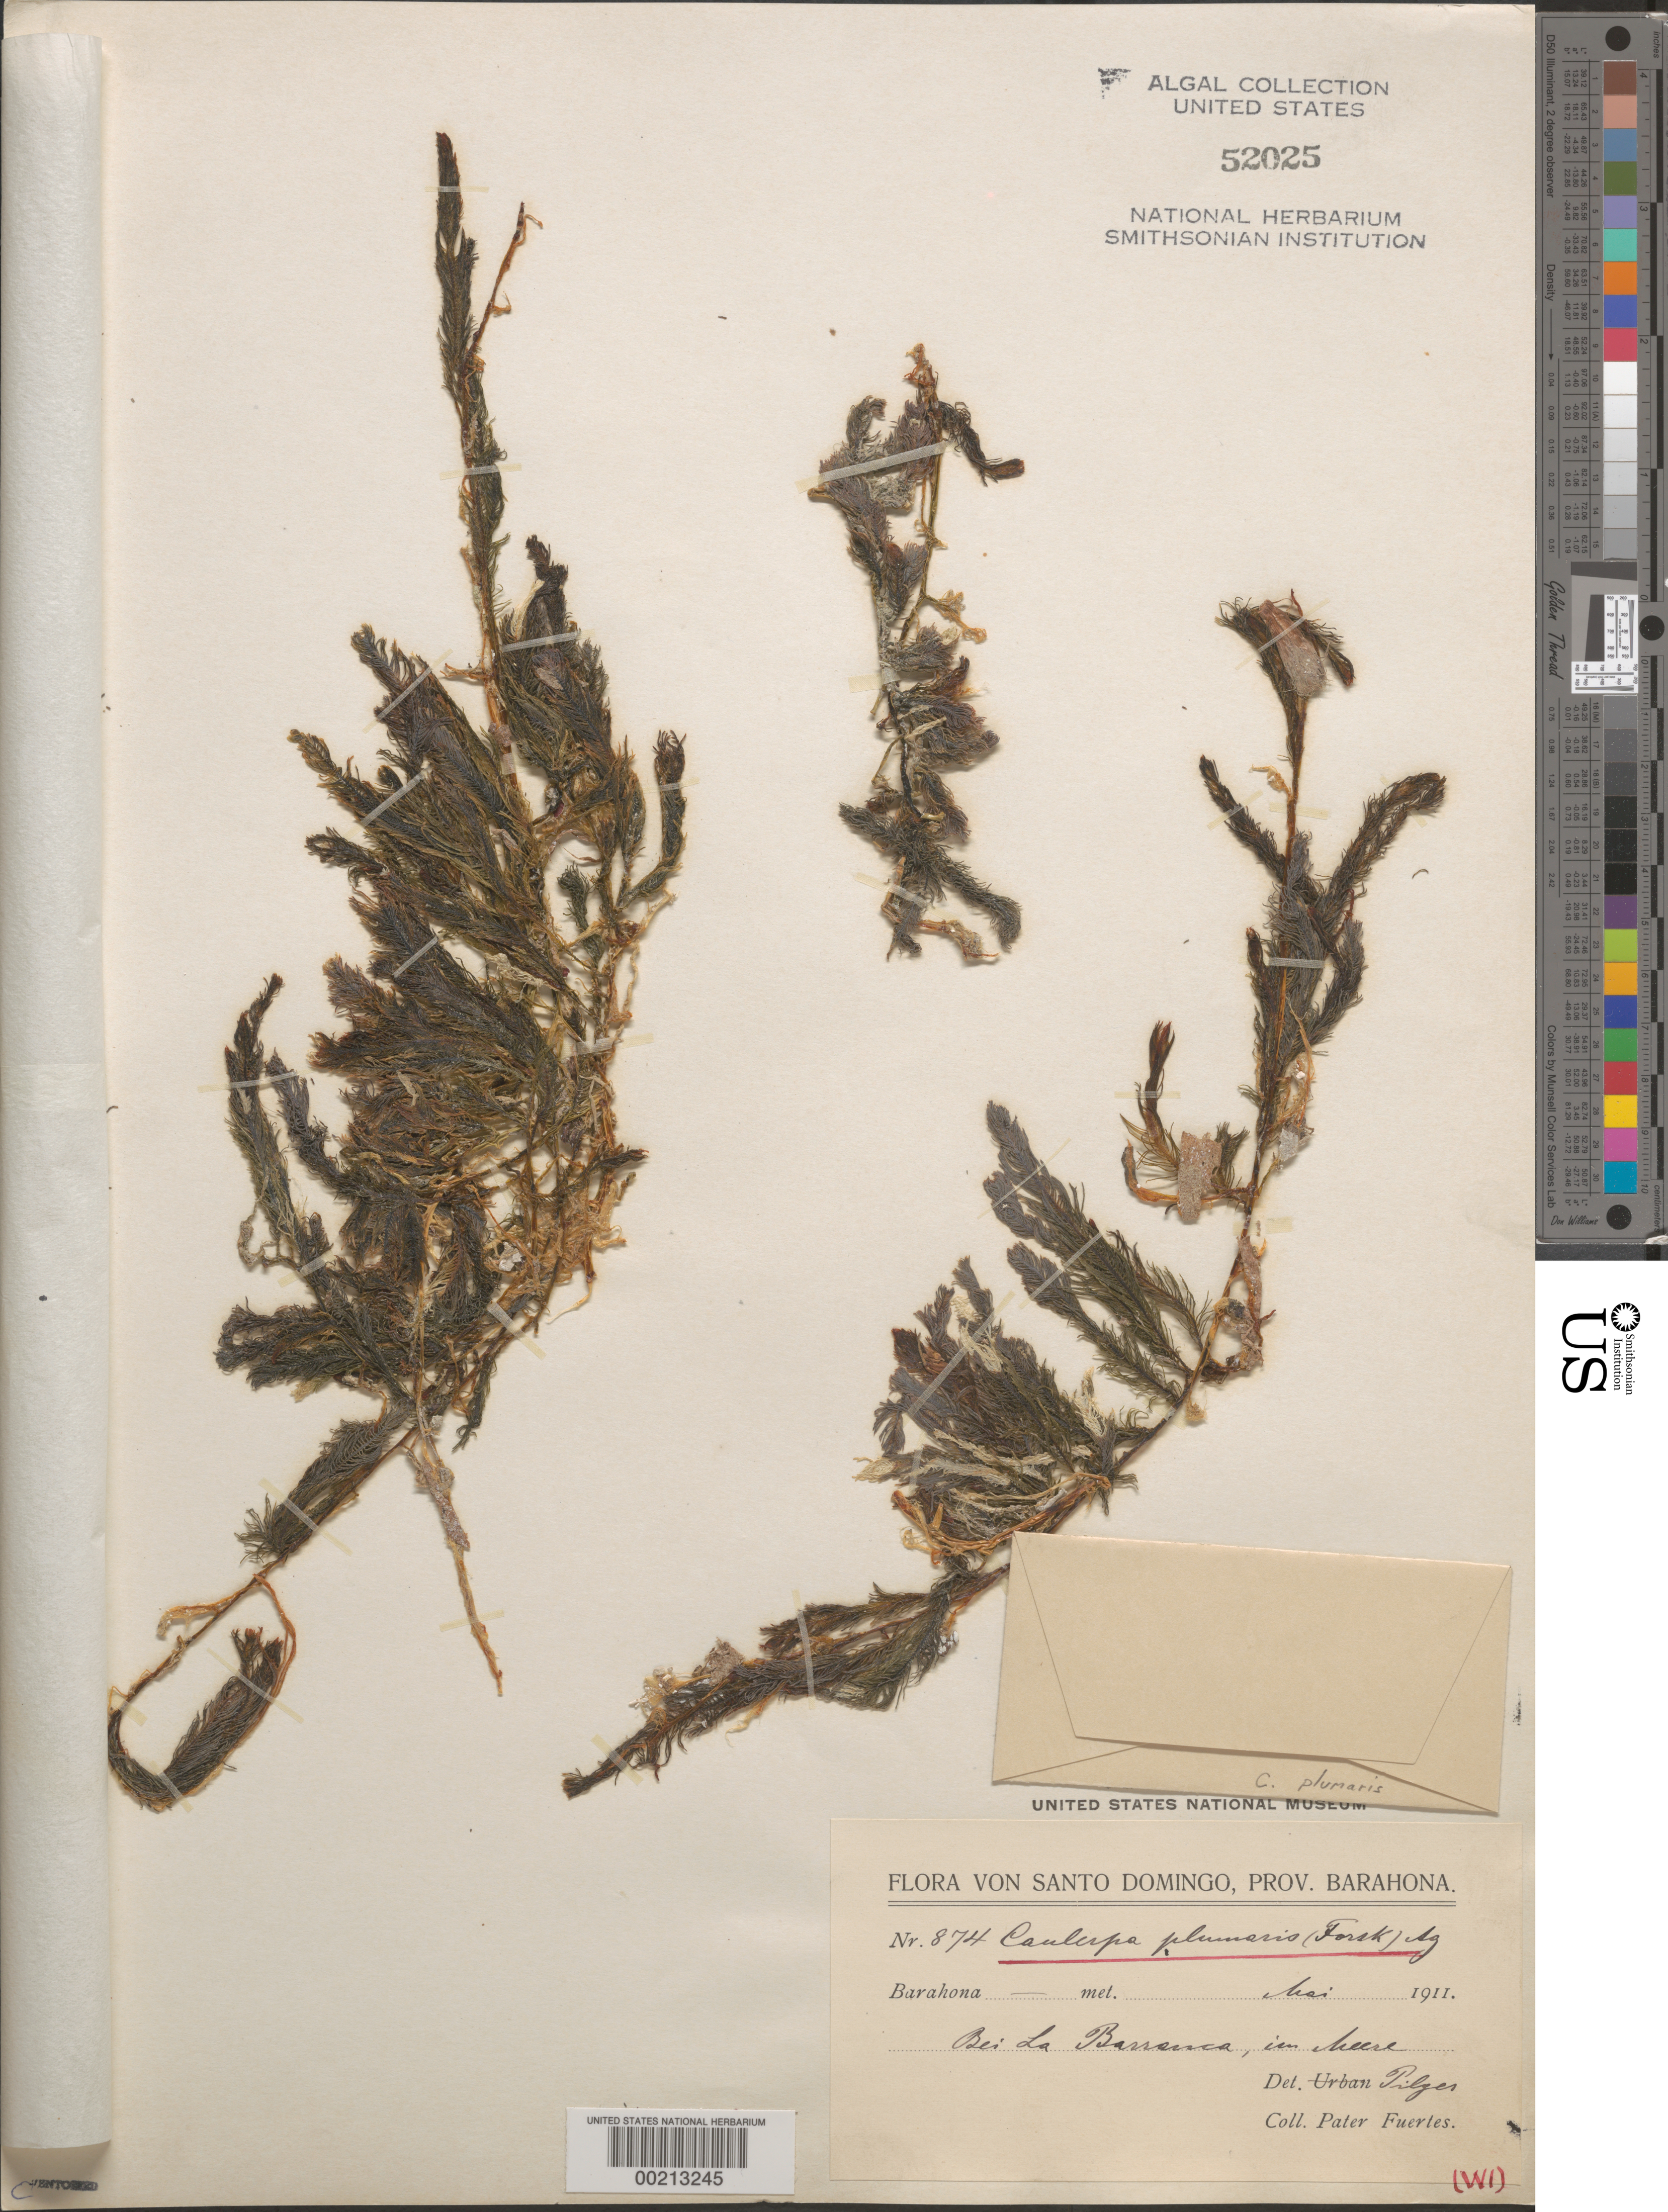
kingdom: Plantae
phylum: Chlorophyta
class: Ulvophyceae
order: Bryopsidales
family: Caulerpaceae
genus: Caulerpa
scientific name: Caulerpa sertularioides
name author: (S.G. Gmel.) M. Howe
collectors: M. D. Fuertes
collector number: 874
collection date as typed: May 1911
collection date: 1911-05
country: Dominican Republic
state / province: Barahona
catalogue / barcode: US 52025